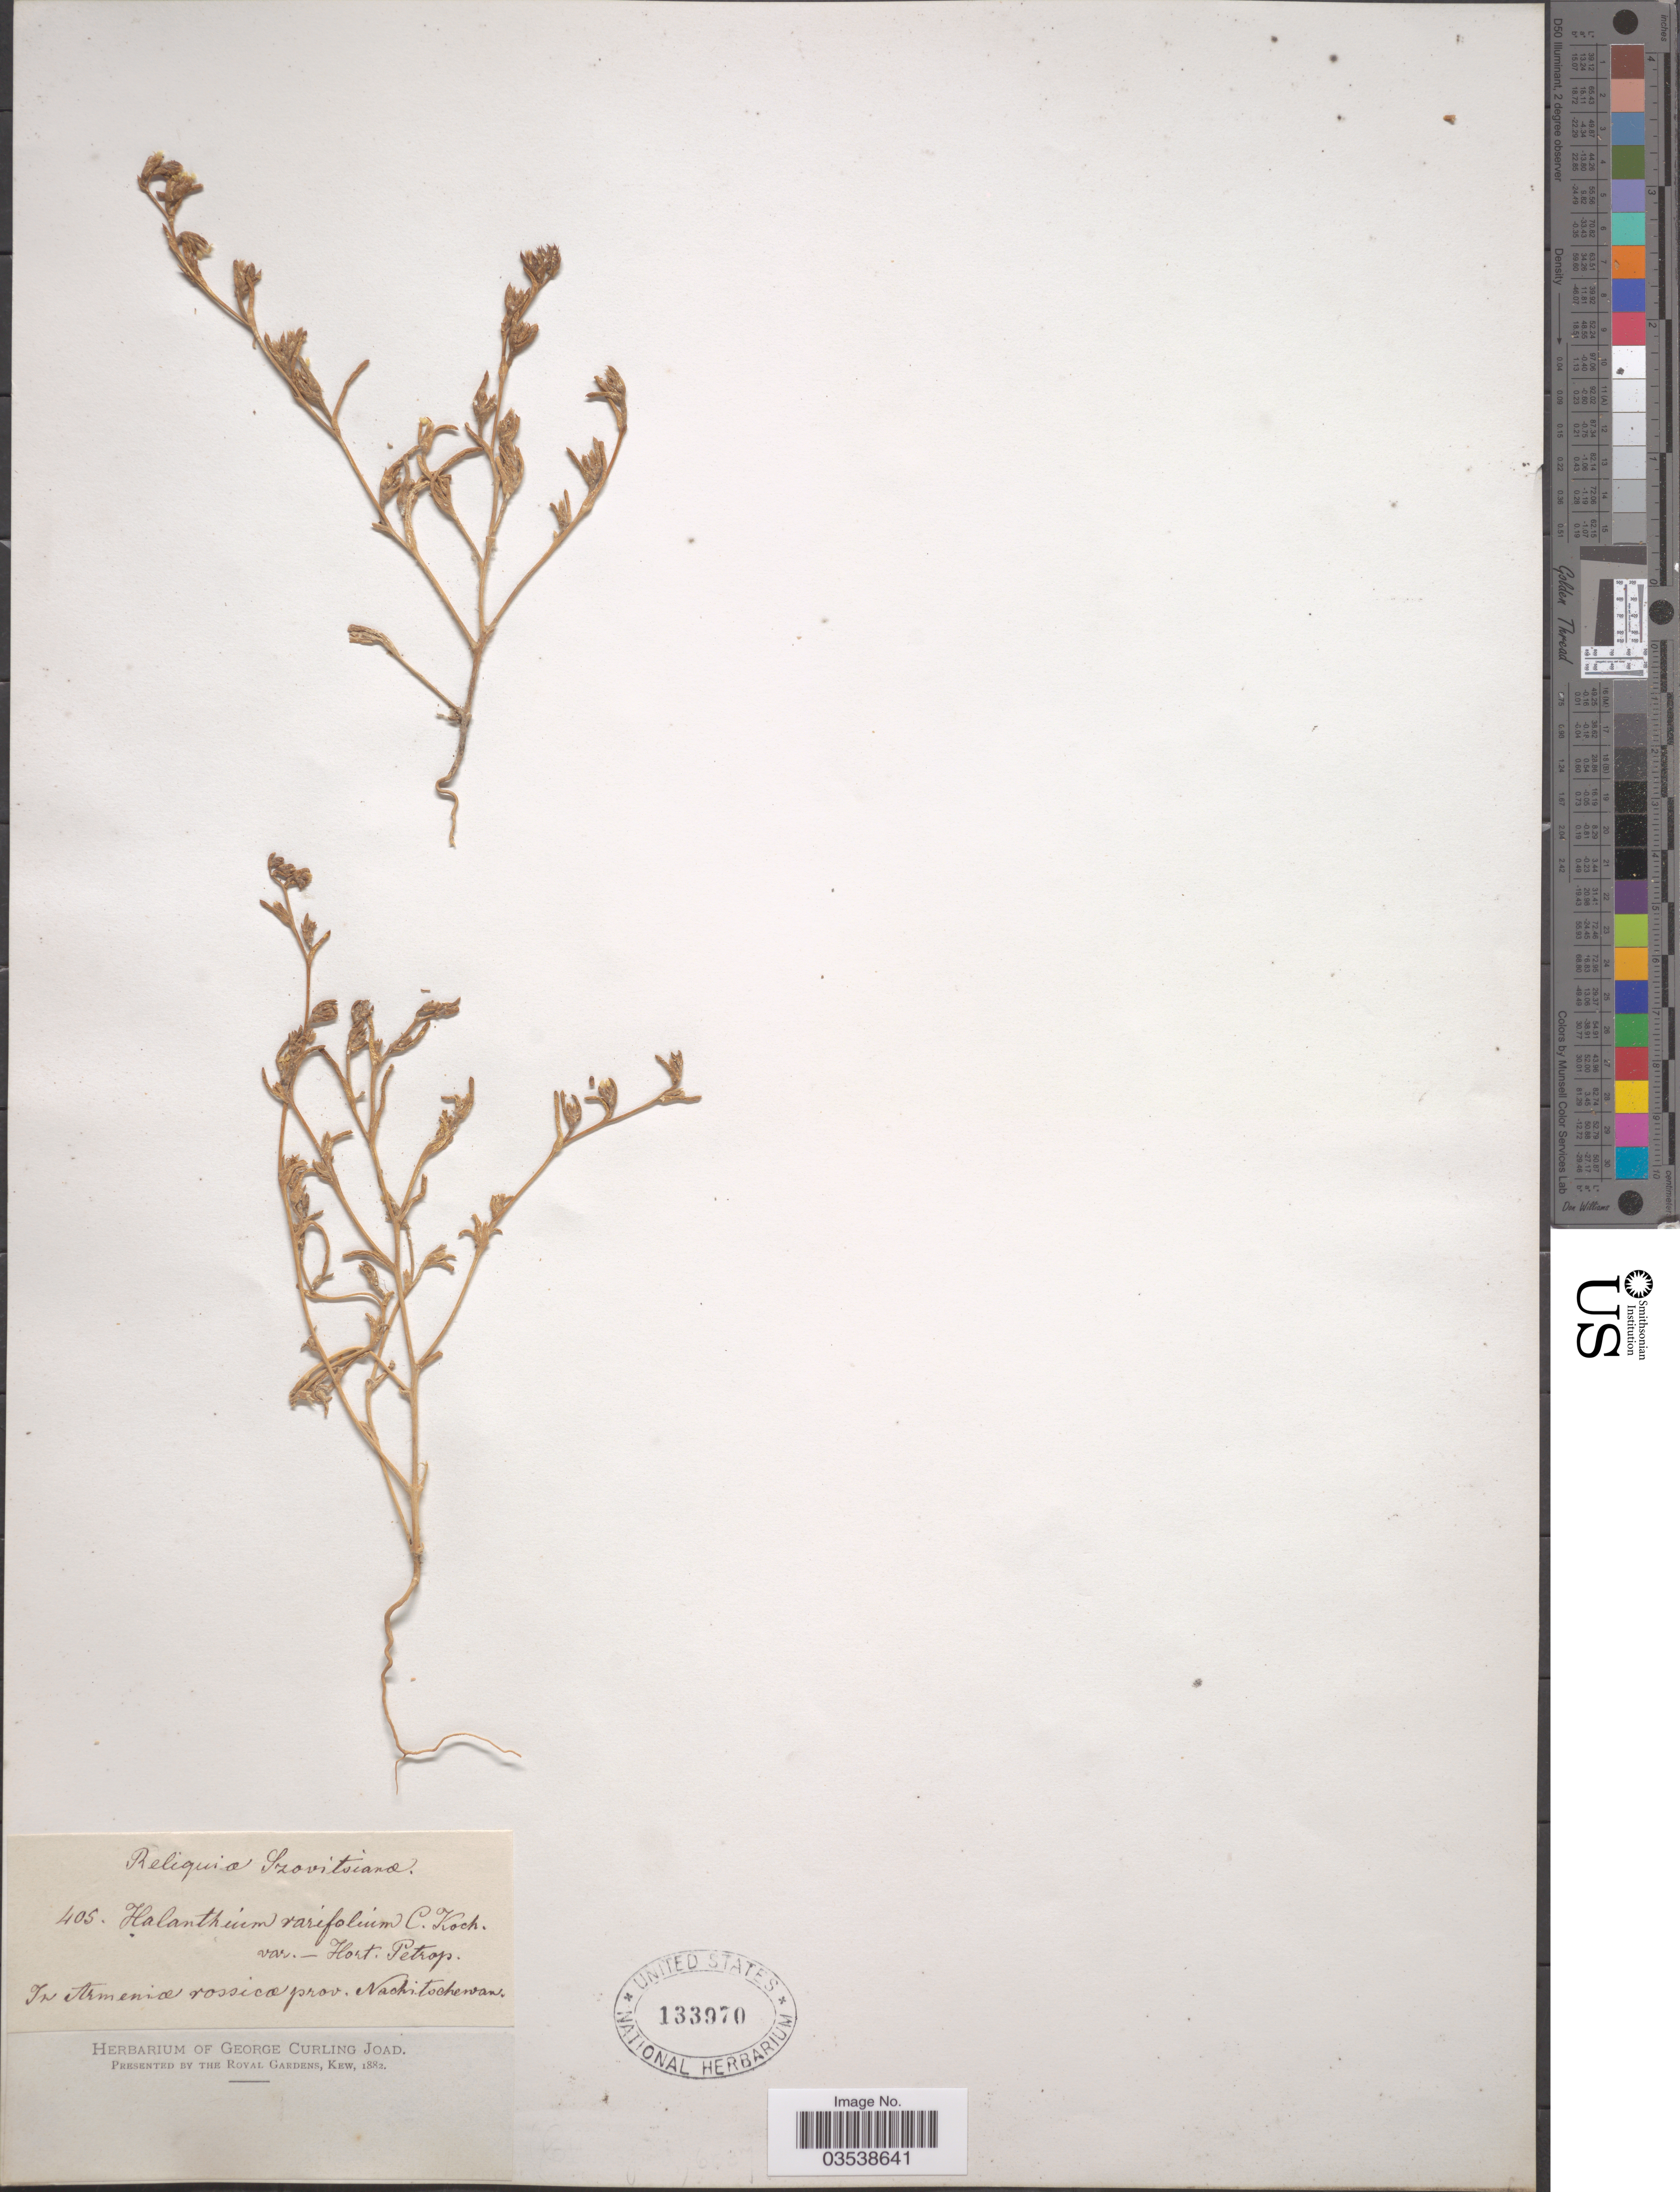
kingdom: Plantae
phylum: Tracheophyta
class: Magnoliopsida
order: Caryophyllales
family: Amaranthaceae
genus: Halanthium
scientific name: Halanthium rarifolium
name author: K. Koch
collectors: ex herb. George Curling Joad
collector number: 405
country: Armenia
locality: In Armeniæ rossicæ prov. Nachitschewan.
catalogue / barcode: US 133970